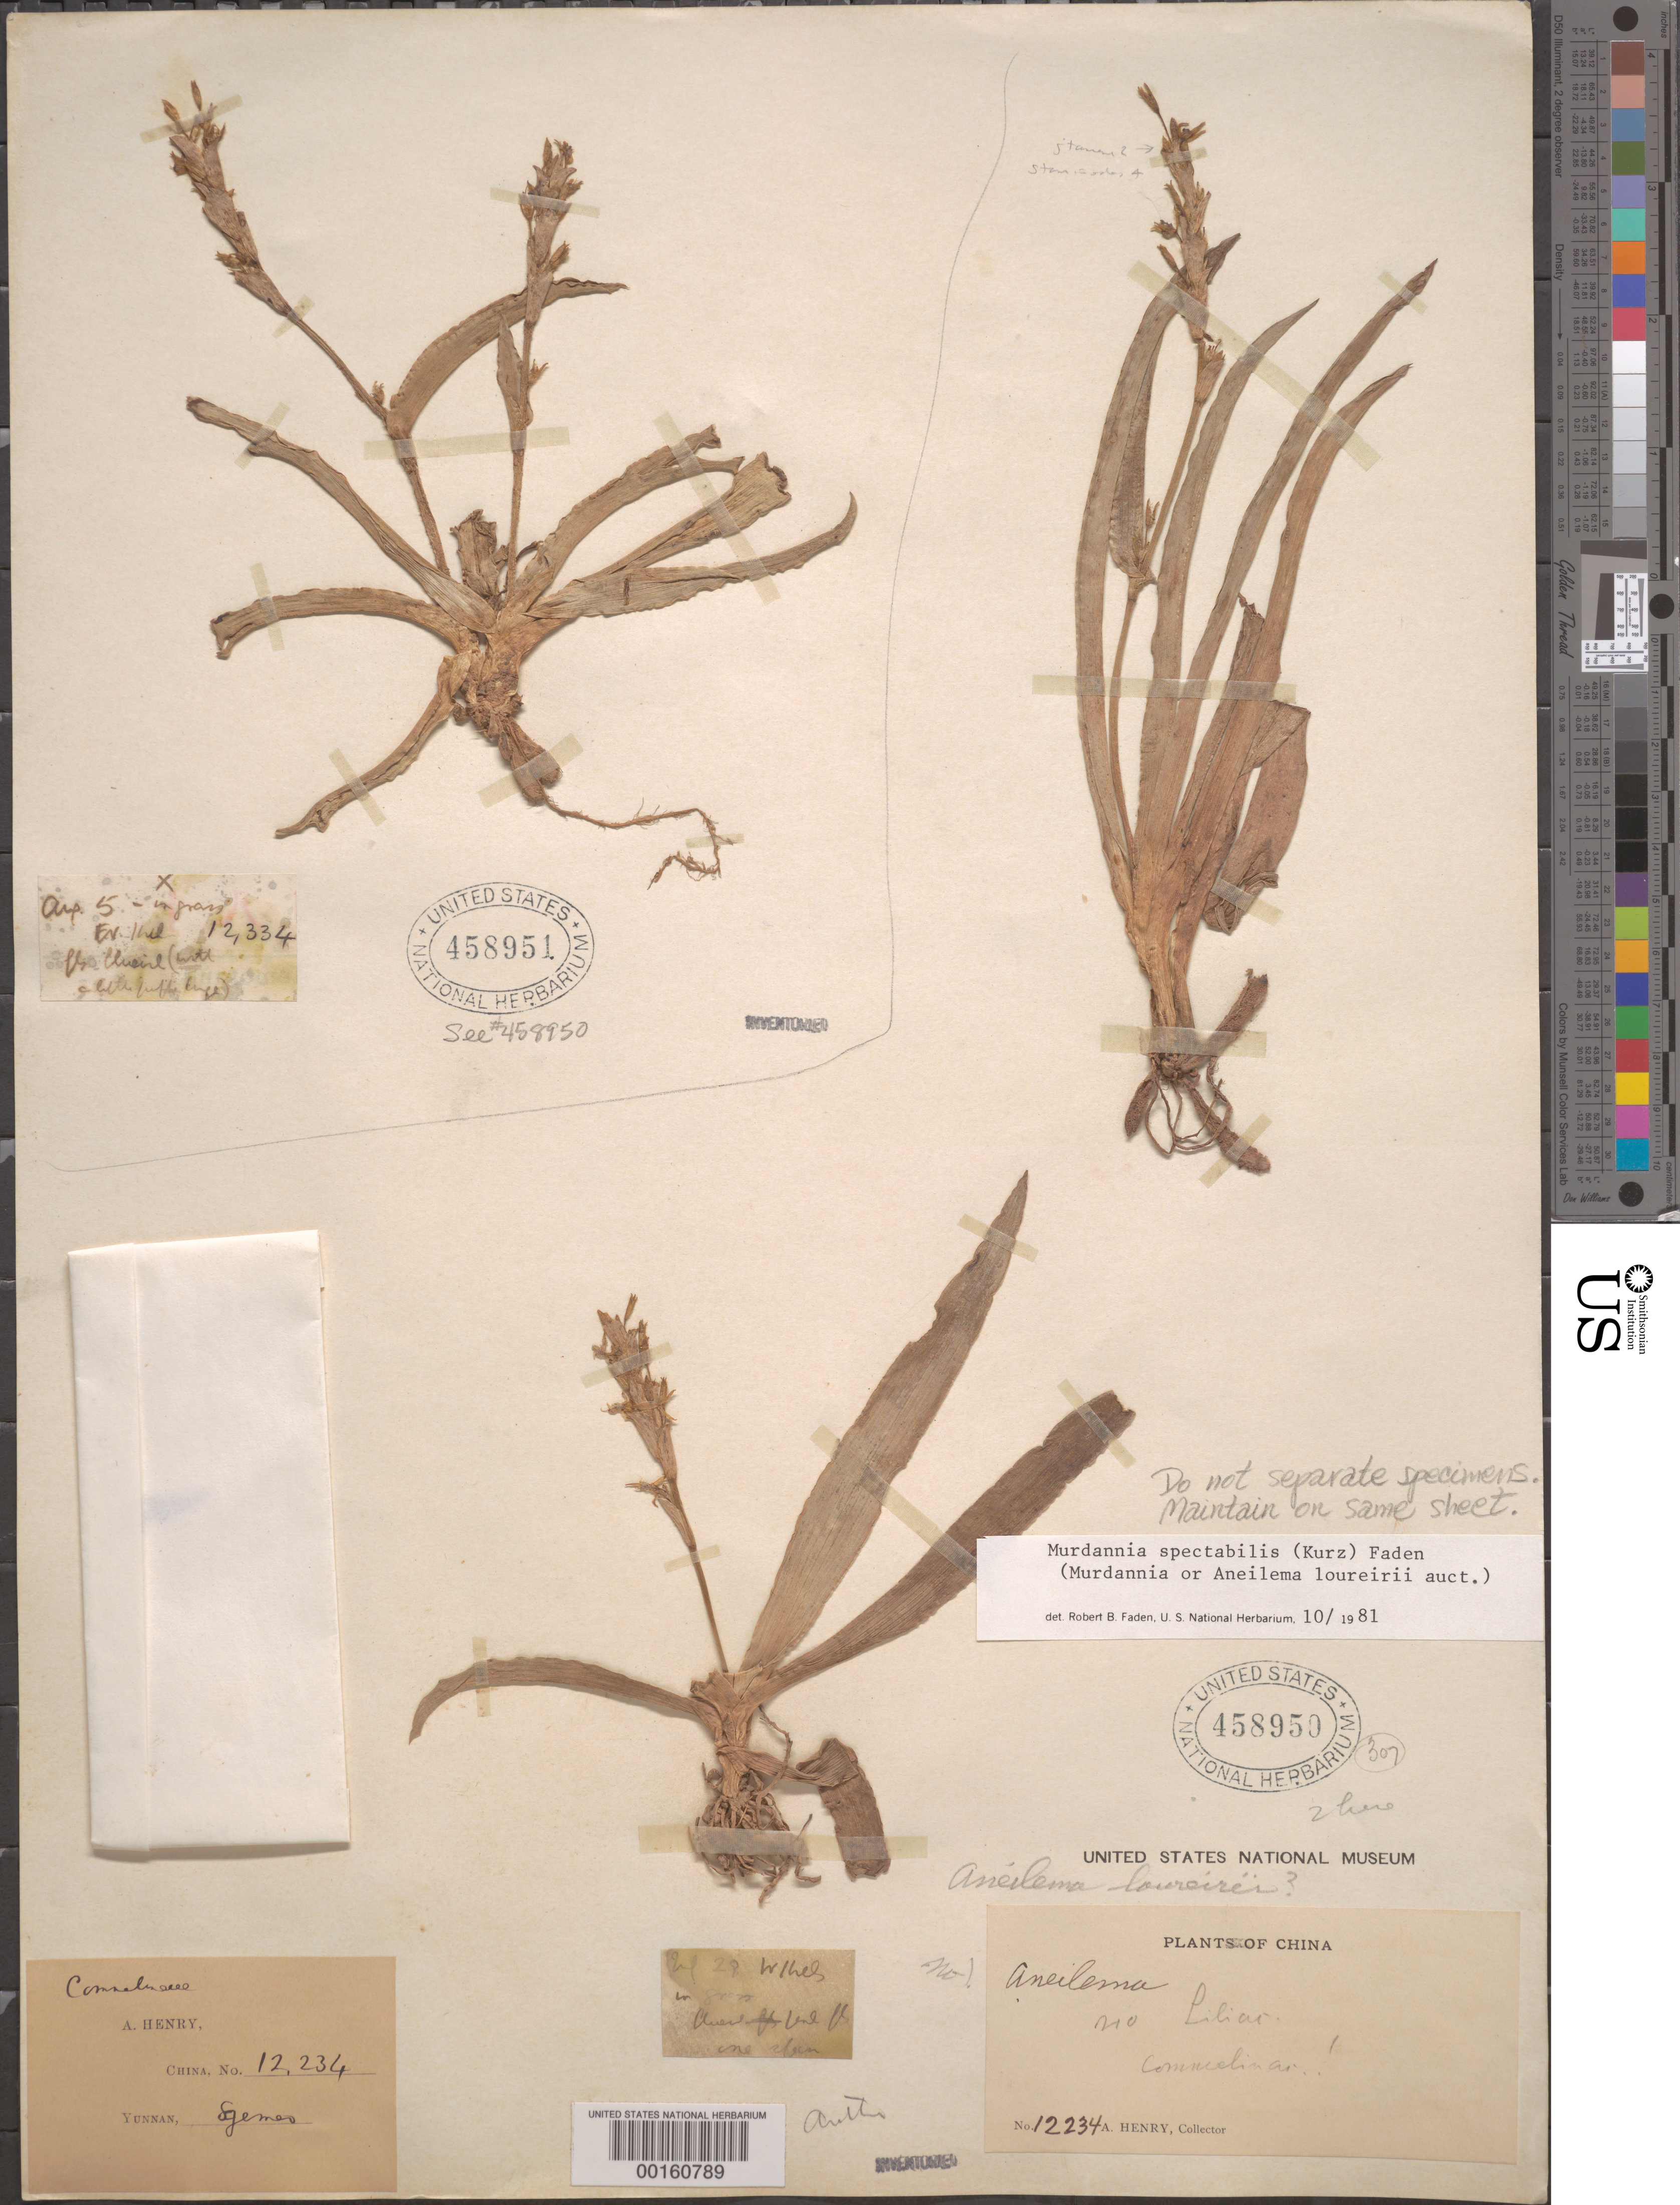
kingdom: Plantae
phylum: Tracheophyta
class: Liliopsida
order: Commelinales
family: Commelinaceae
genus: Murdannia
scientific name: Murdannia spectabilis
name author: (Kurz) Faden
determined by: Faden, Robert B., (US), Smithsonian Institution - National Museum of Natural History (UNITED STATES)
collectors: A. Henry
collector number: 12234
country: China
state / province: Yunnan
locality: Szemen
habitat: In grass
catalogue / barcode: US 458950